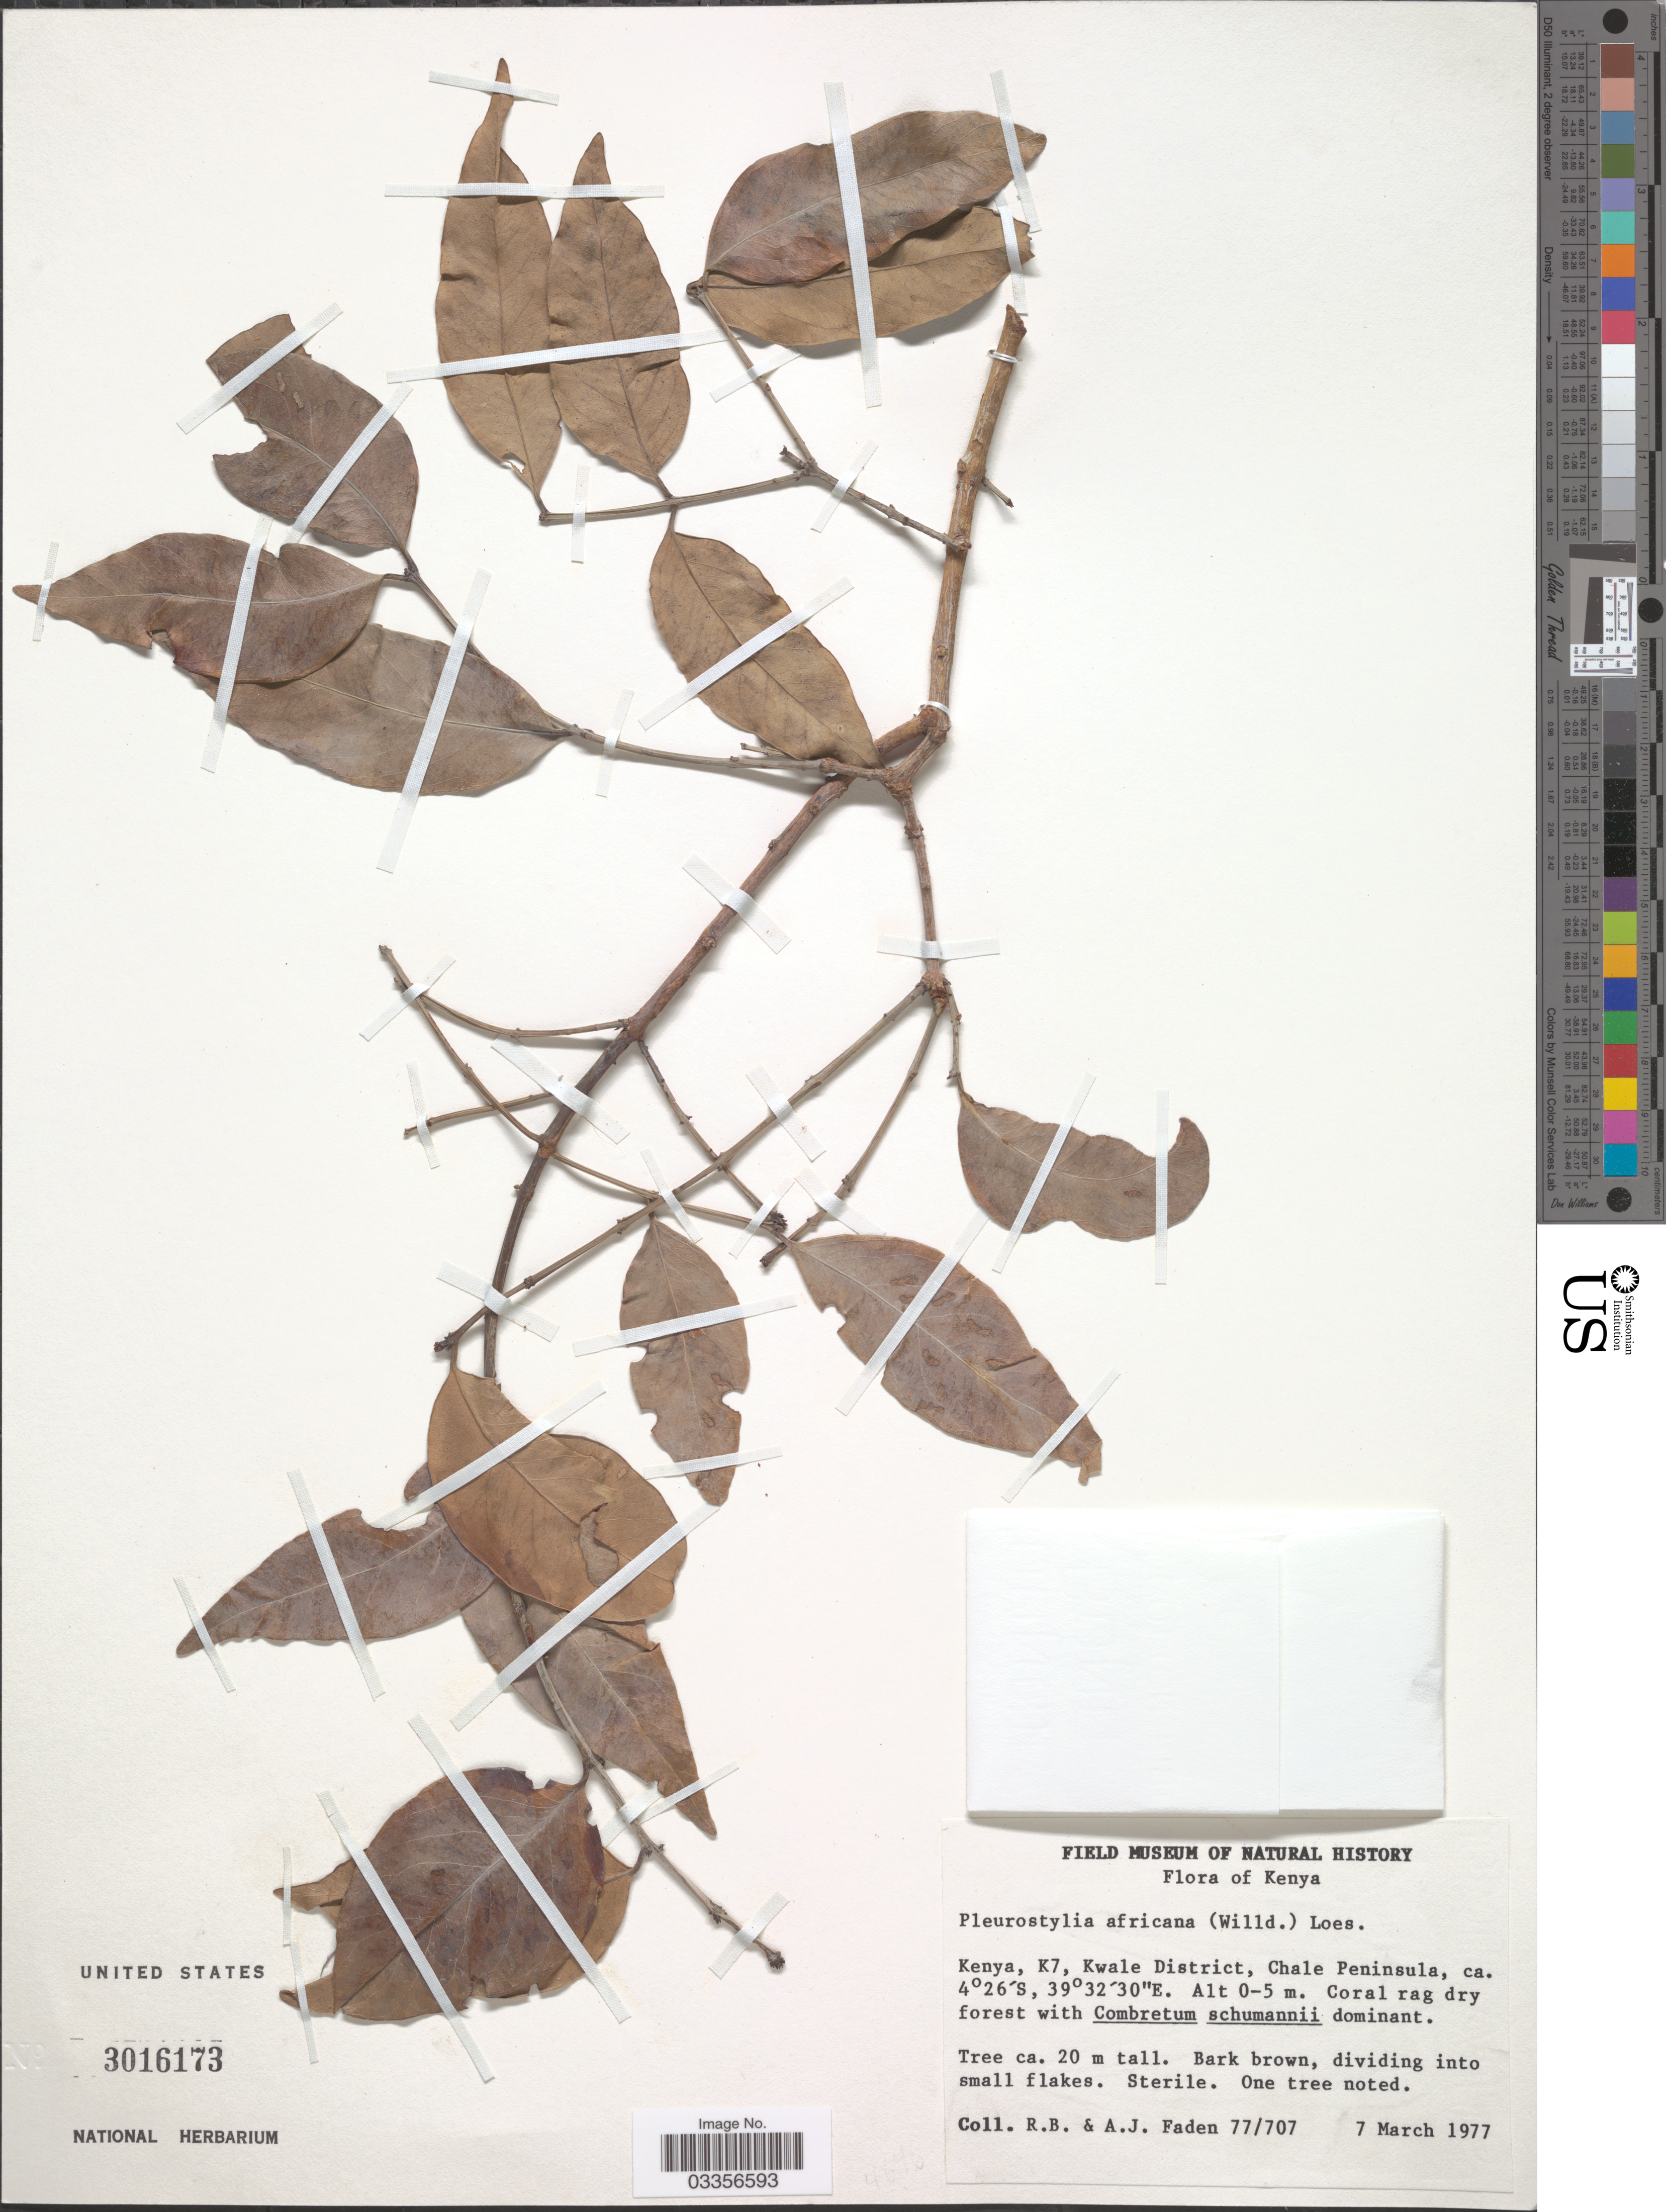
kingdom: Plantae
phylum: Tracheophyta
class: Magnoliopsida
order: Celastrales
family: Celastraceae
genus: Pleurostylia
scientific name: Pleurostylia africana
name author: Loes.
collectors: R. B. Faden & A. J. Faden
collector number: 77/707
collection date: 1977-03-07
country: Kenya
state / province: Kwale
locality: K7, Kwale District, Chale Peninsula.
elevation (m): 0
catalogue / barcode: US 3016173